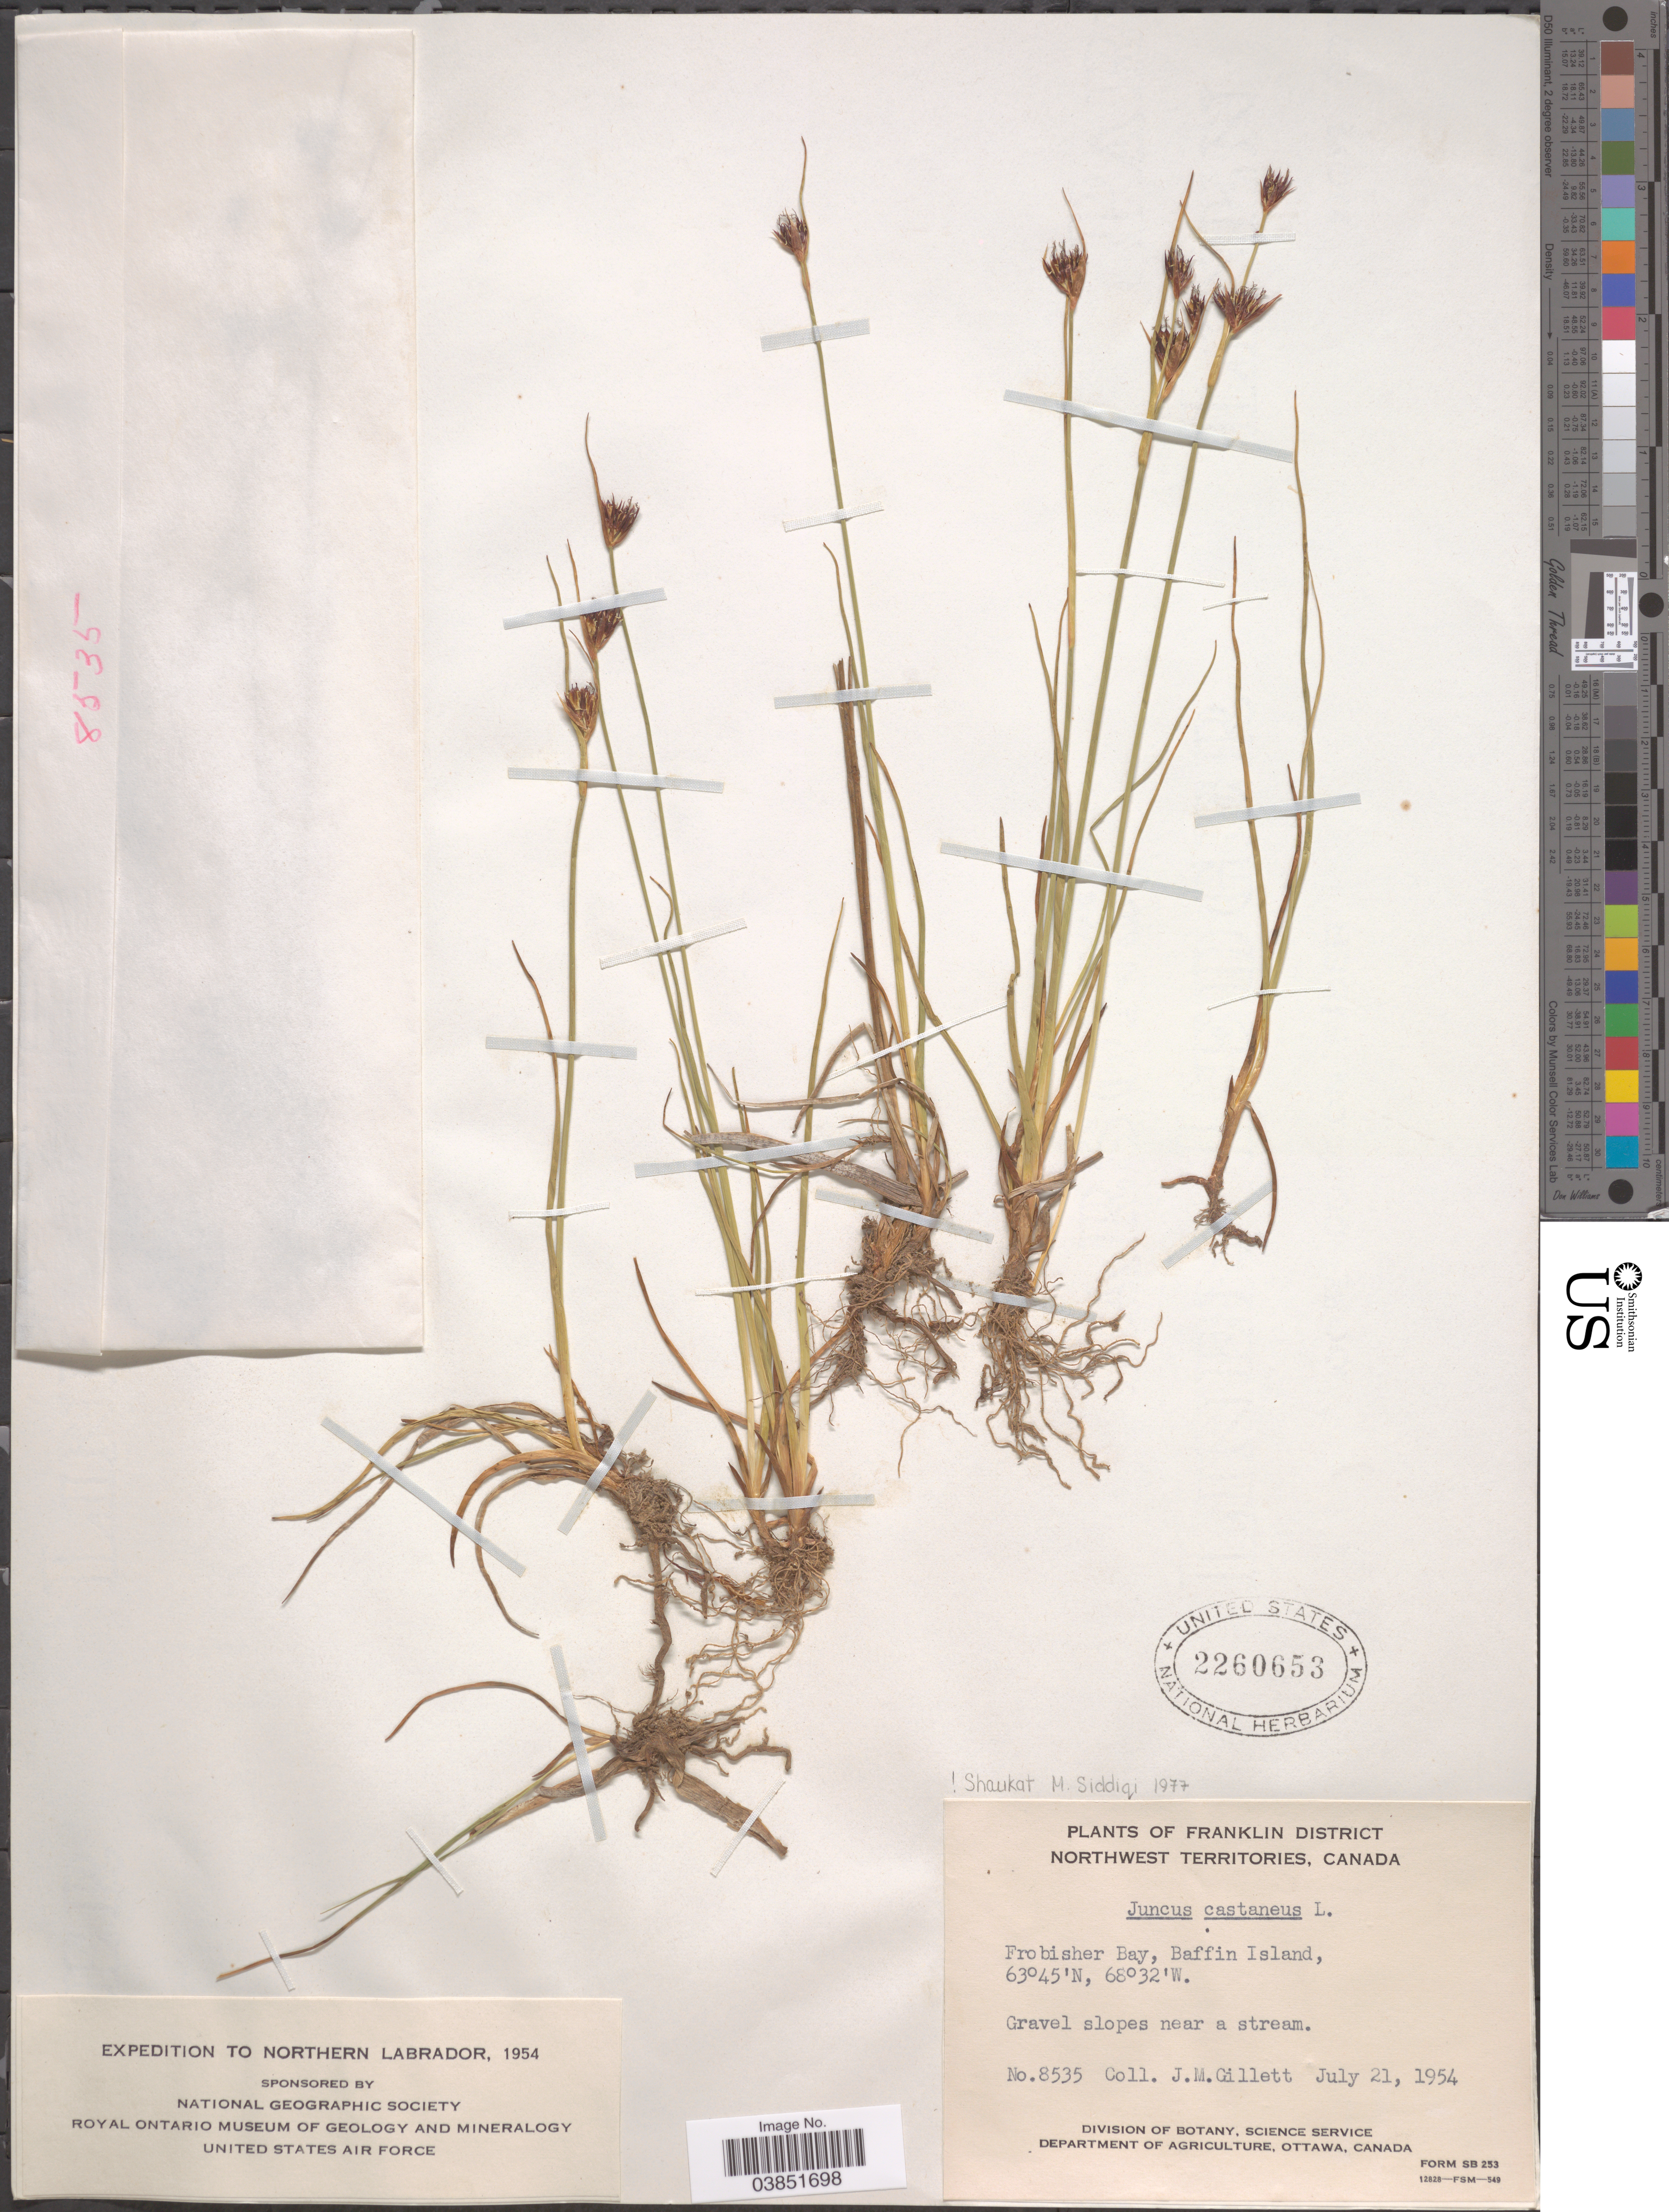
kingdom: Plantae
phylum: Tracheophyta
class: Liliopsida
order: Poales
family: Juncaceae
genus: Juncus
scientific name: Juncus castaneus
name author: Sm.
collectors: J. M. Gillett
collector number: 8535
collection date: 1954-07-21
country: Canada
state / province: Northwest Territories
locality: Franklin District. Frobisher Bay, Baffin Island. Northern Labrador. [unsure placement]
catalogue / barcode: US 2260653